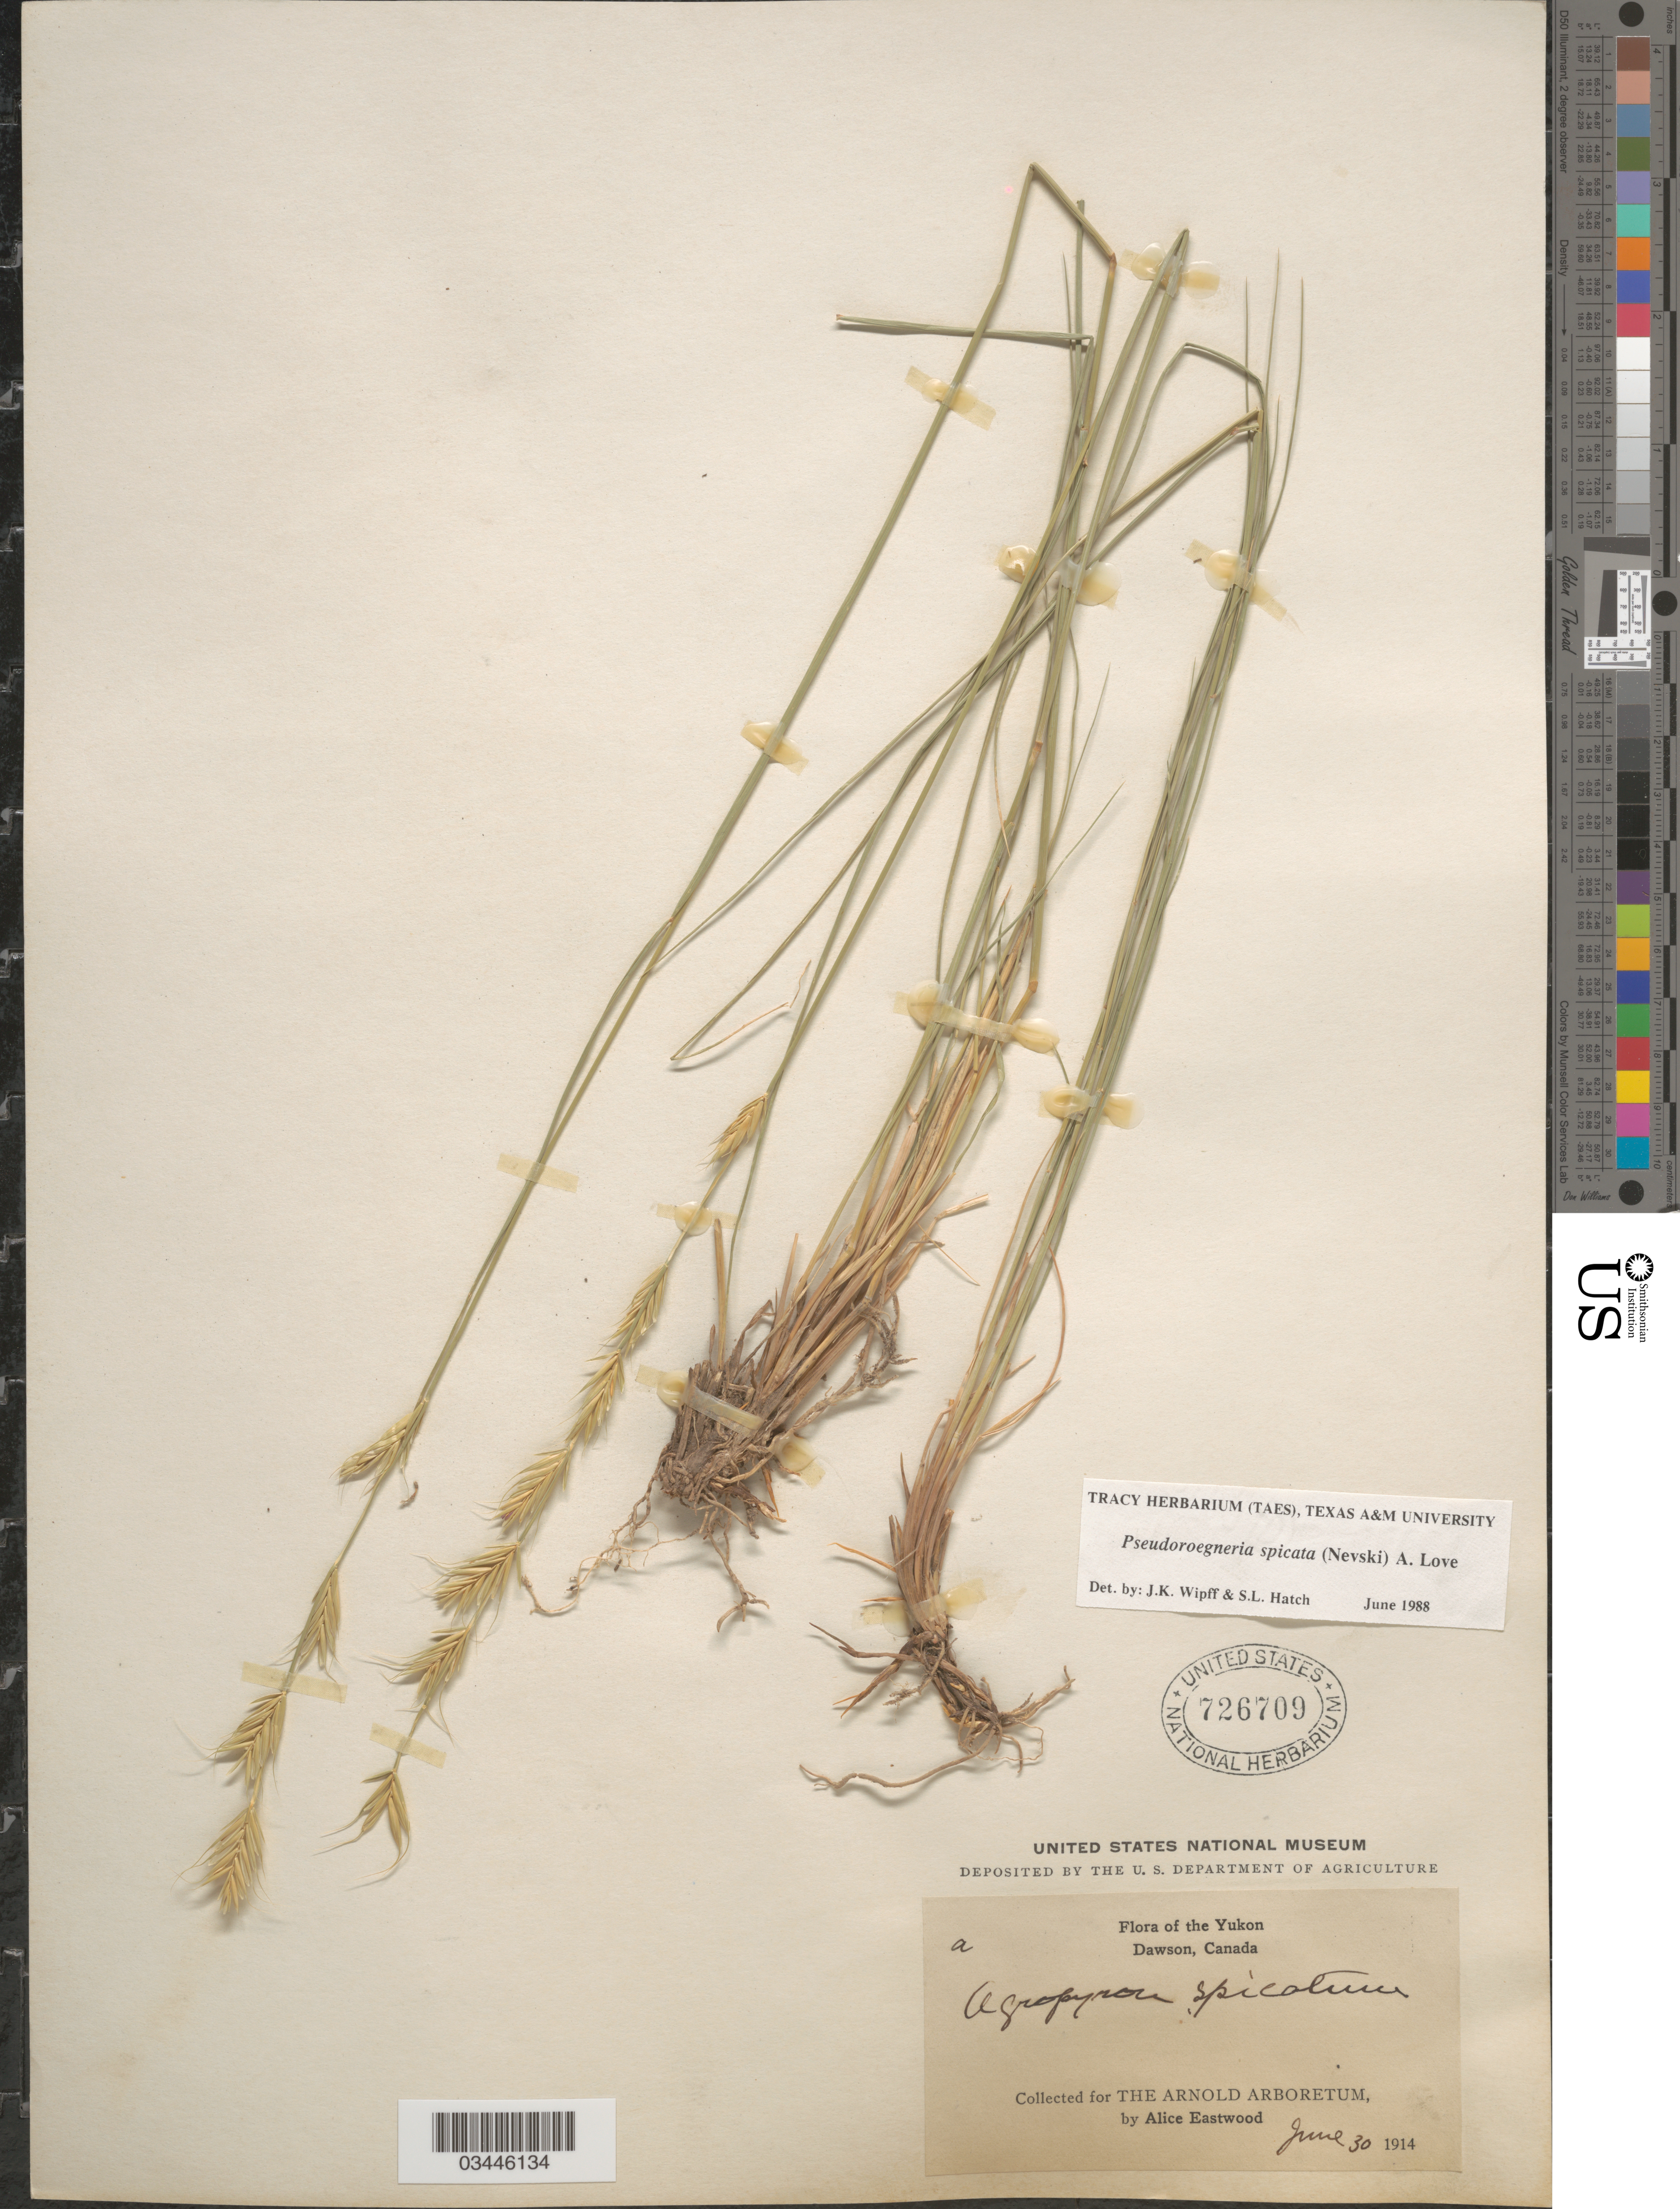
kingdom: Plantae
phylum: Tracheophyta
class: Liliopsida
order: Poales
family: Poaceae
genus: Pseudoroegneria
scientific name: Pseudoroegneria spicata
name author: (Pursh) Á. Löve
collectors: A. Eastwood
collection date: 1914-06-30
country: Canada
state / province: Yukon Territory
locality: Yukon. Dawson.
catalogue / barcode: US 726709